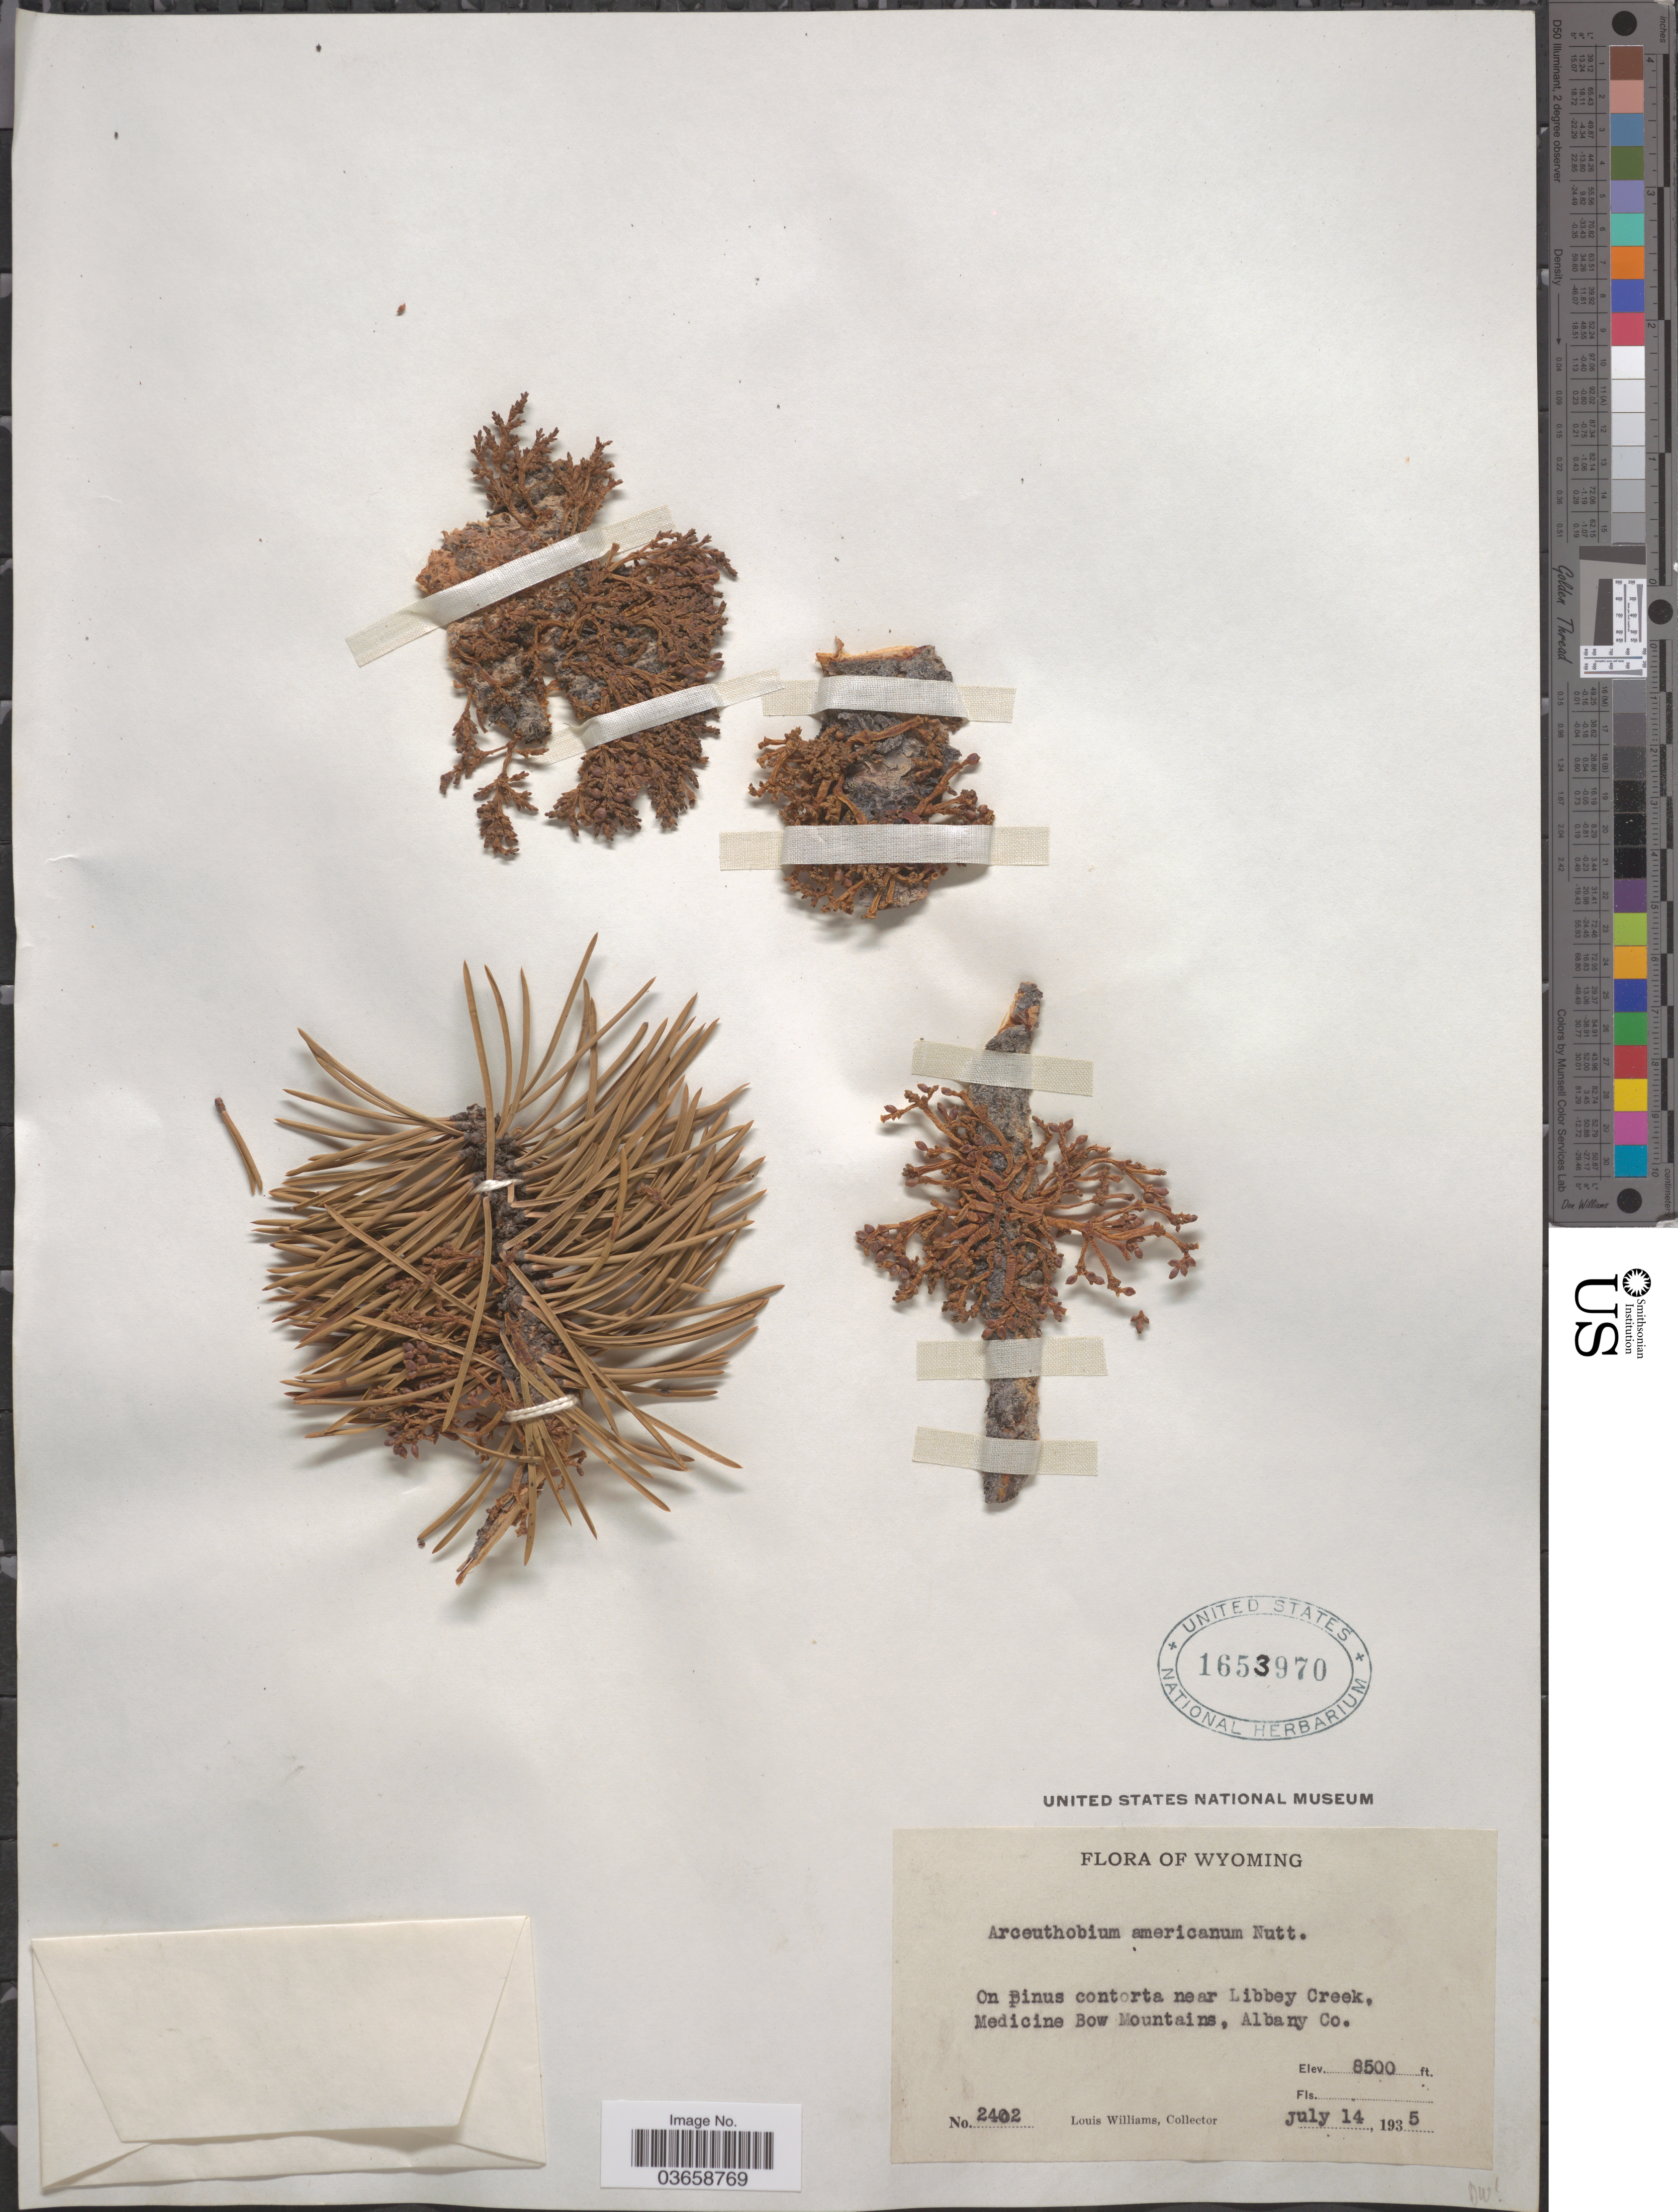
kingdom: Plantae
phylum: Tracheophyta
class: Magnoliopsida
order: Santalales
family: Viscaceae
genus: Arceuthobium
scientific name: Arceuthobium americanum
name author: Nutt. ex A. Gray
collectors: L. O. Williams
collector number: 2402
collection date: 1935-07-14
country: United States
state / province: Wyoming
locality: Near Libbey Creek, Medicine Bow Mountains, Albany Co.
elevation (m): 2591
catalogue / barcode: US 1653970